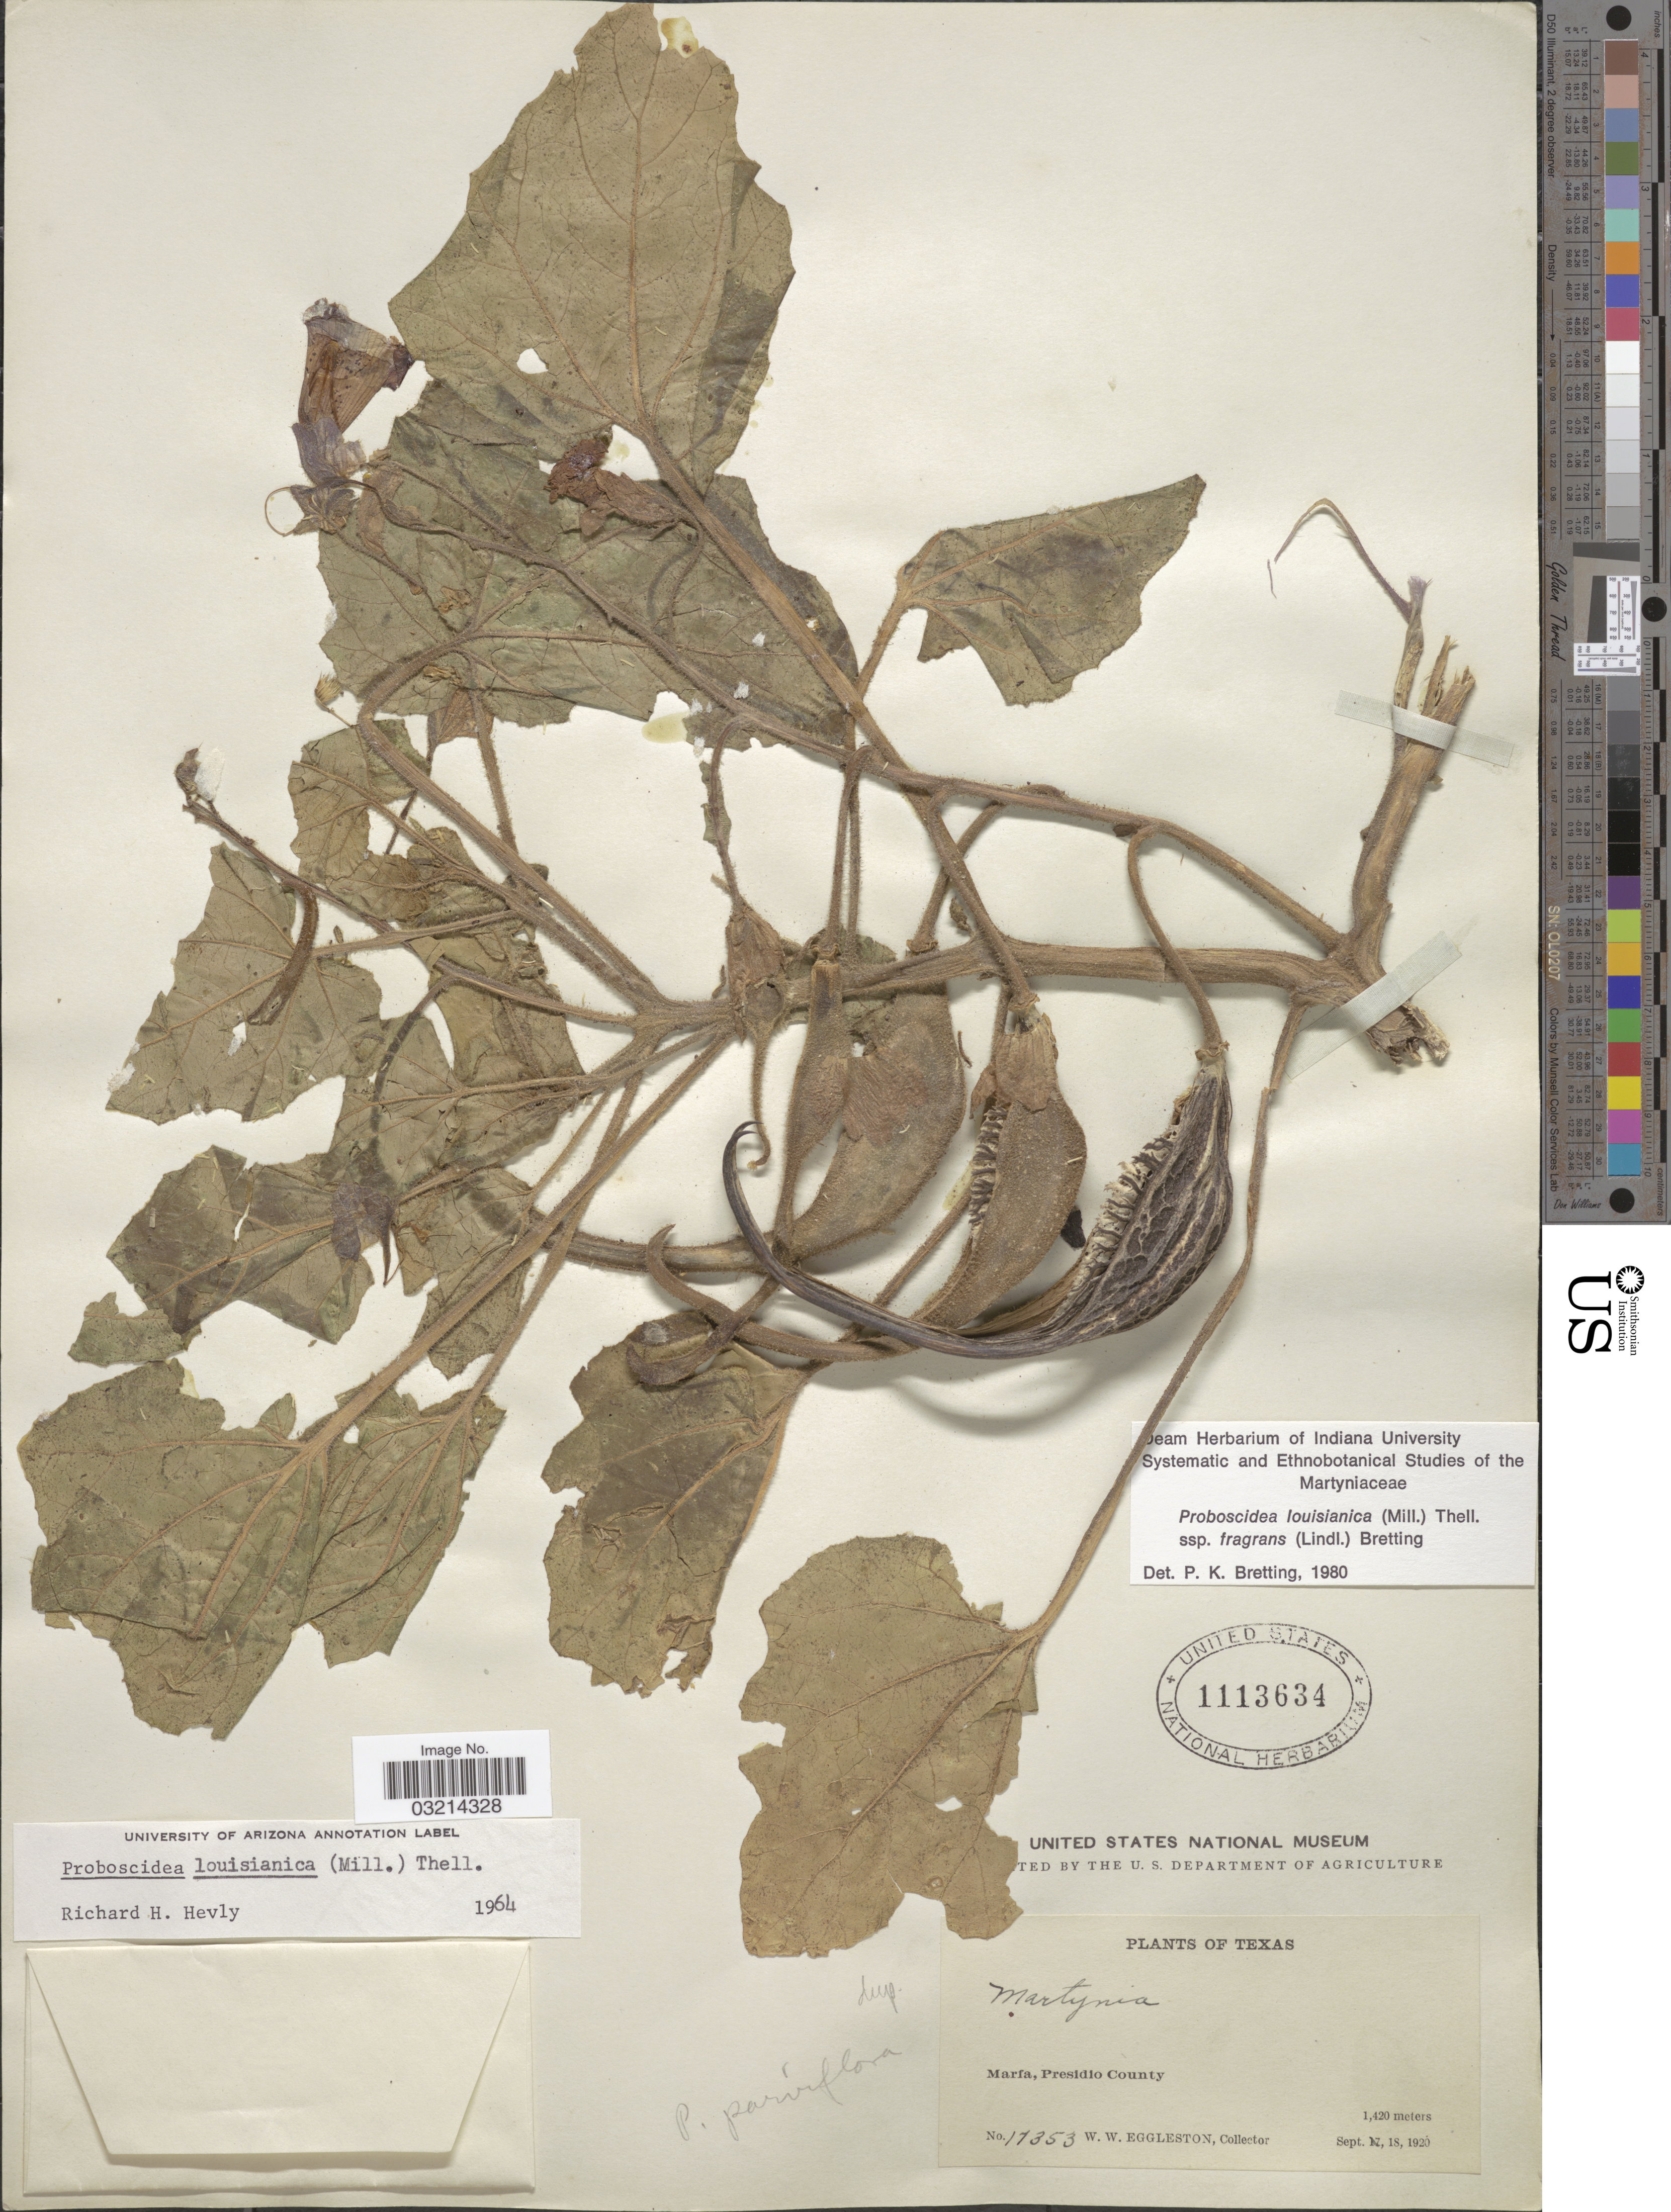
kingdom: Plantae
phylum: Tracheophyta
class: Magnoliopsida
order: Lamiales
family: Martyniaceae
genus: Proboscidea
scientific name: Proboscidea louisianica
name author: Thell.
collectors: W. W. Eggleston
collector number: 17353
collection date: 1920-09-18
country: United States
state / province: Texas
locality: Marfa, Presidio County.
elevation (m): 1420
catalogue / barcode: US 1113634